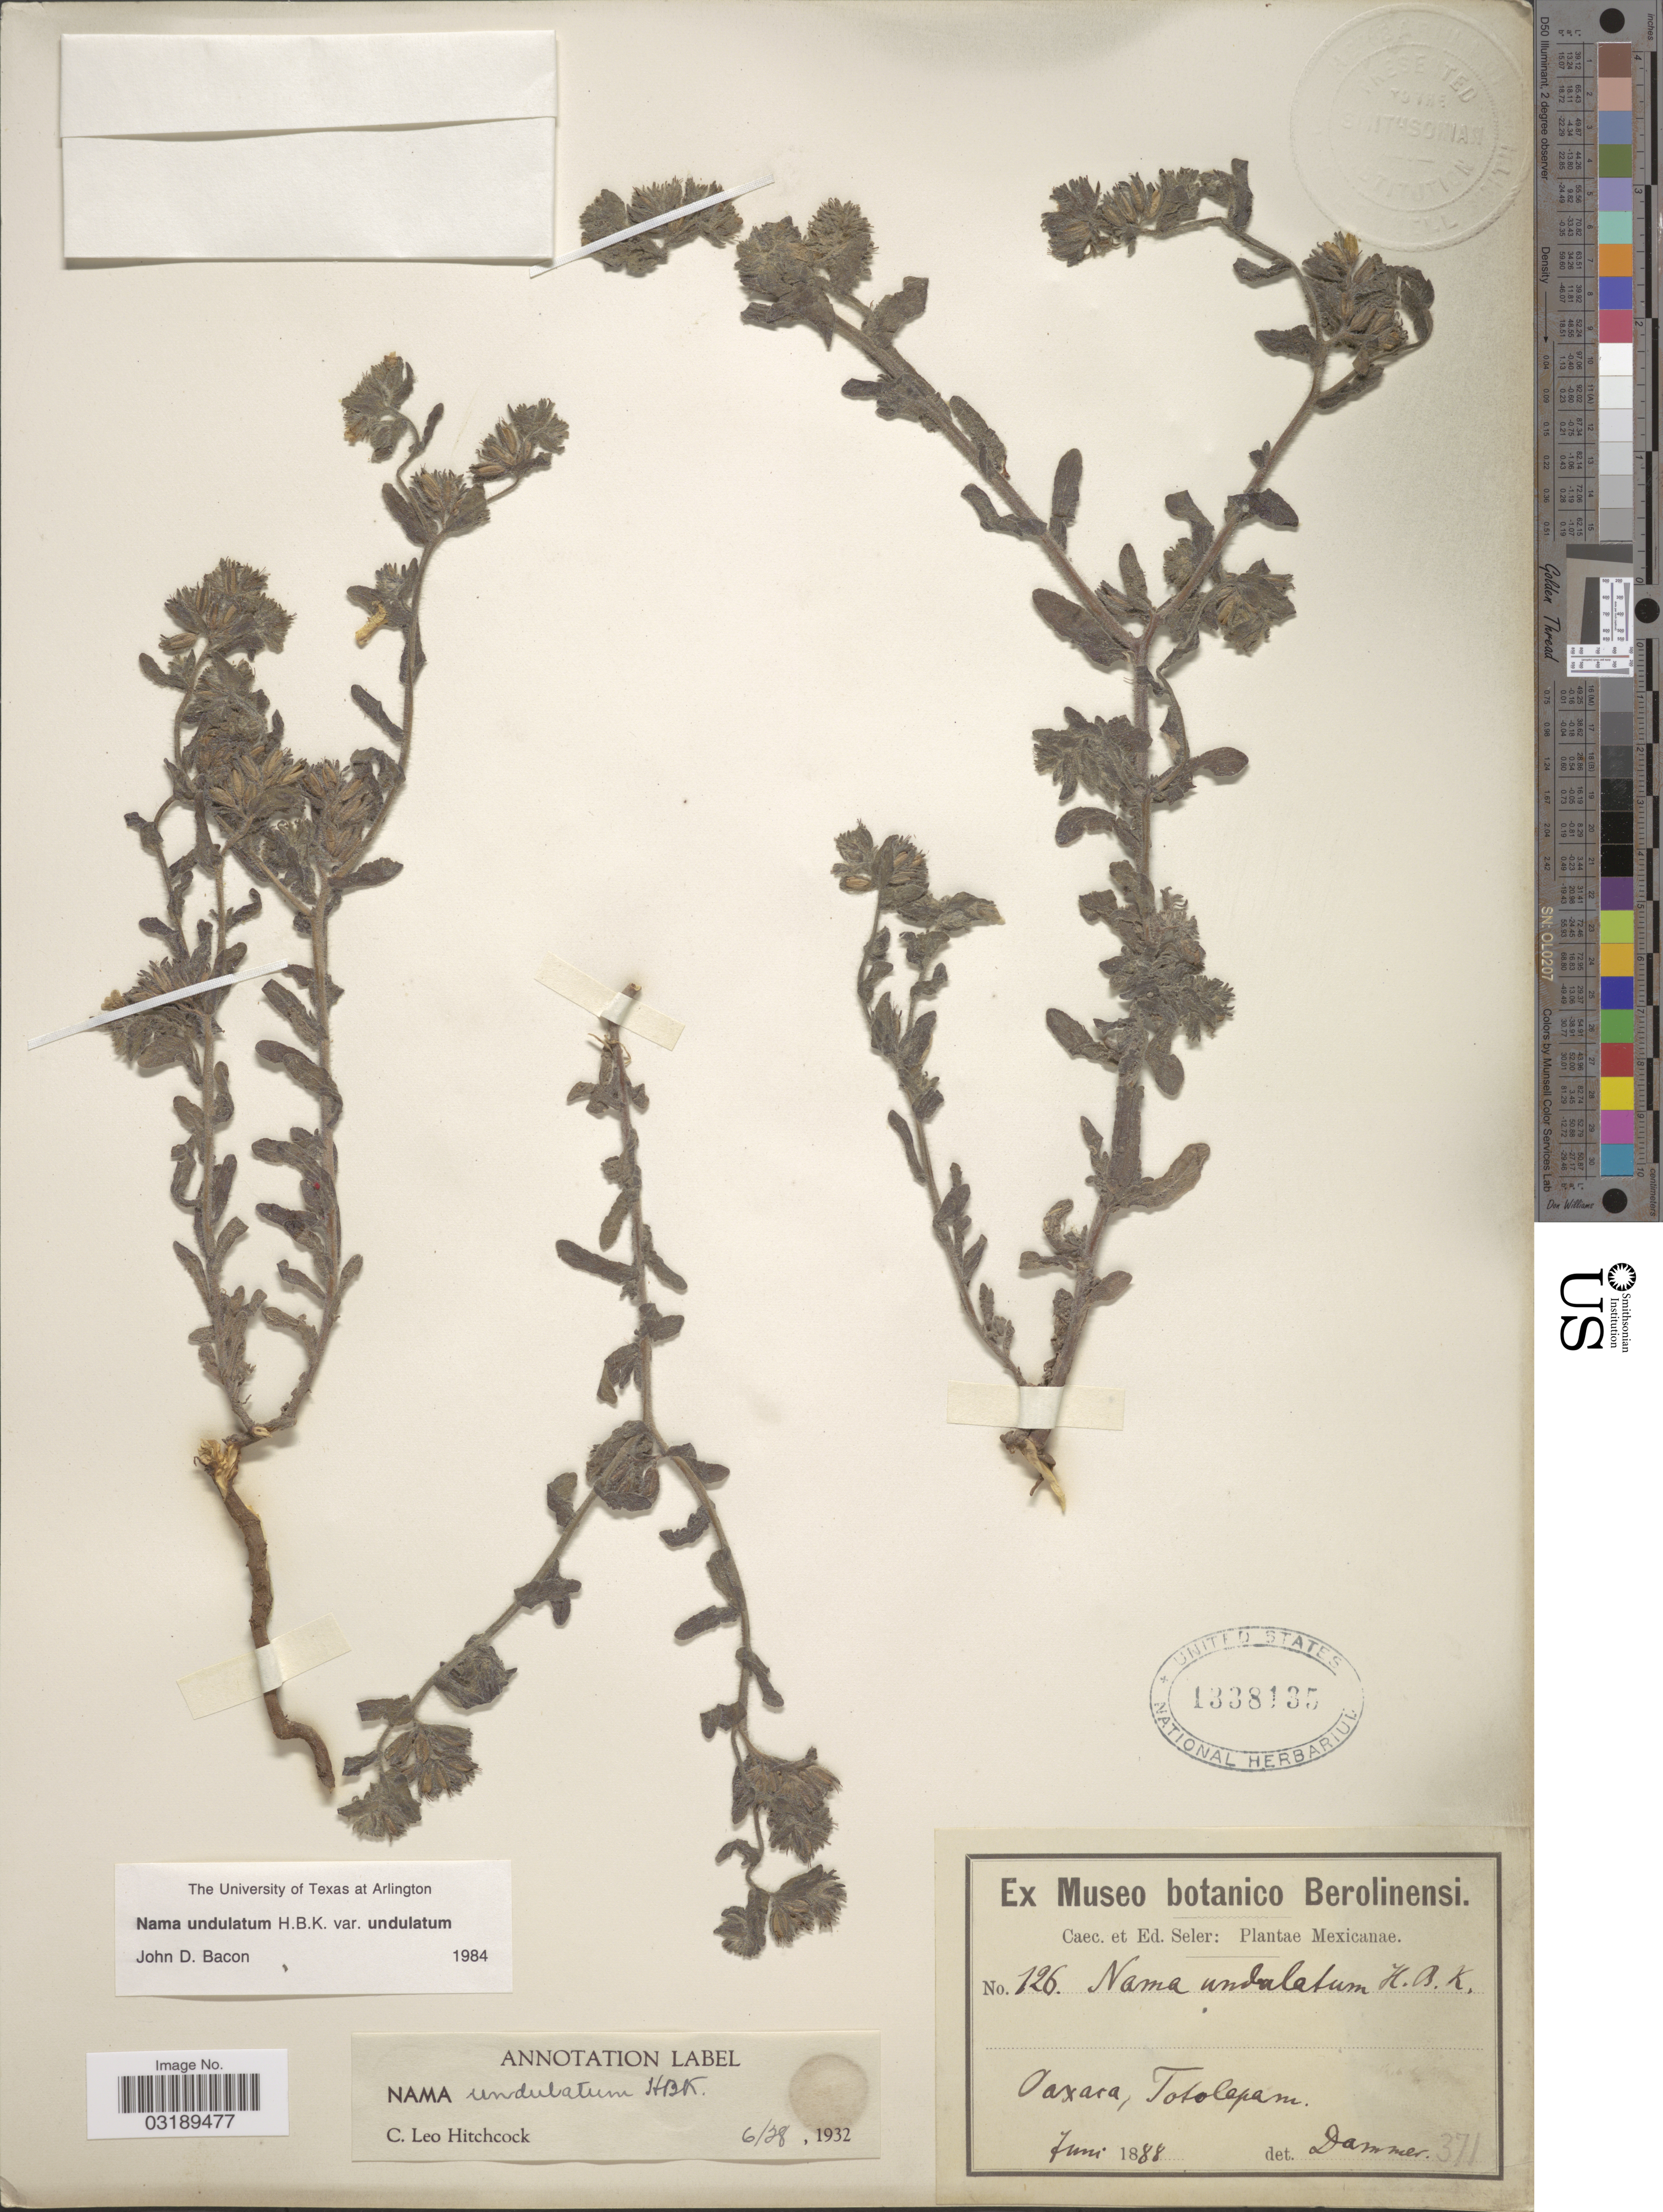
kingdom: Plantae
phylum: Tracheophyta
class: Magnoliopsida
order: Boraginales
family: Namaceae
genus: Nama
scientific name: Nama undulatum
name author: Kunth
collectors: C. Seler & E. G. Seler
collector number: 126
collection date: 1888-06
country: Mexico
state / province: Oaxaca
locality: Totolapam.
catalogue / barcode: US 1338135